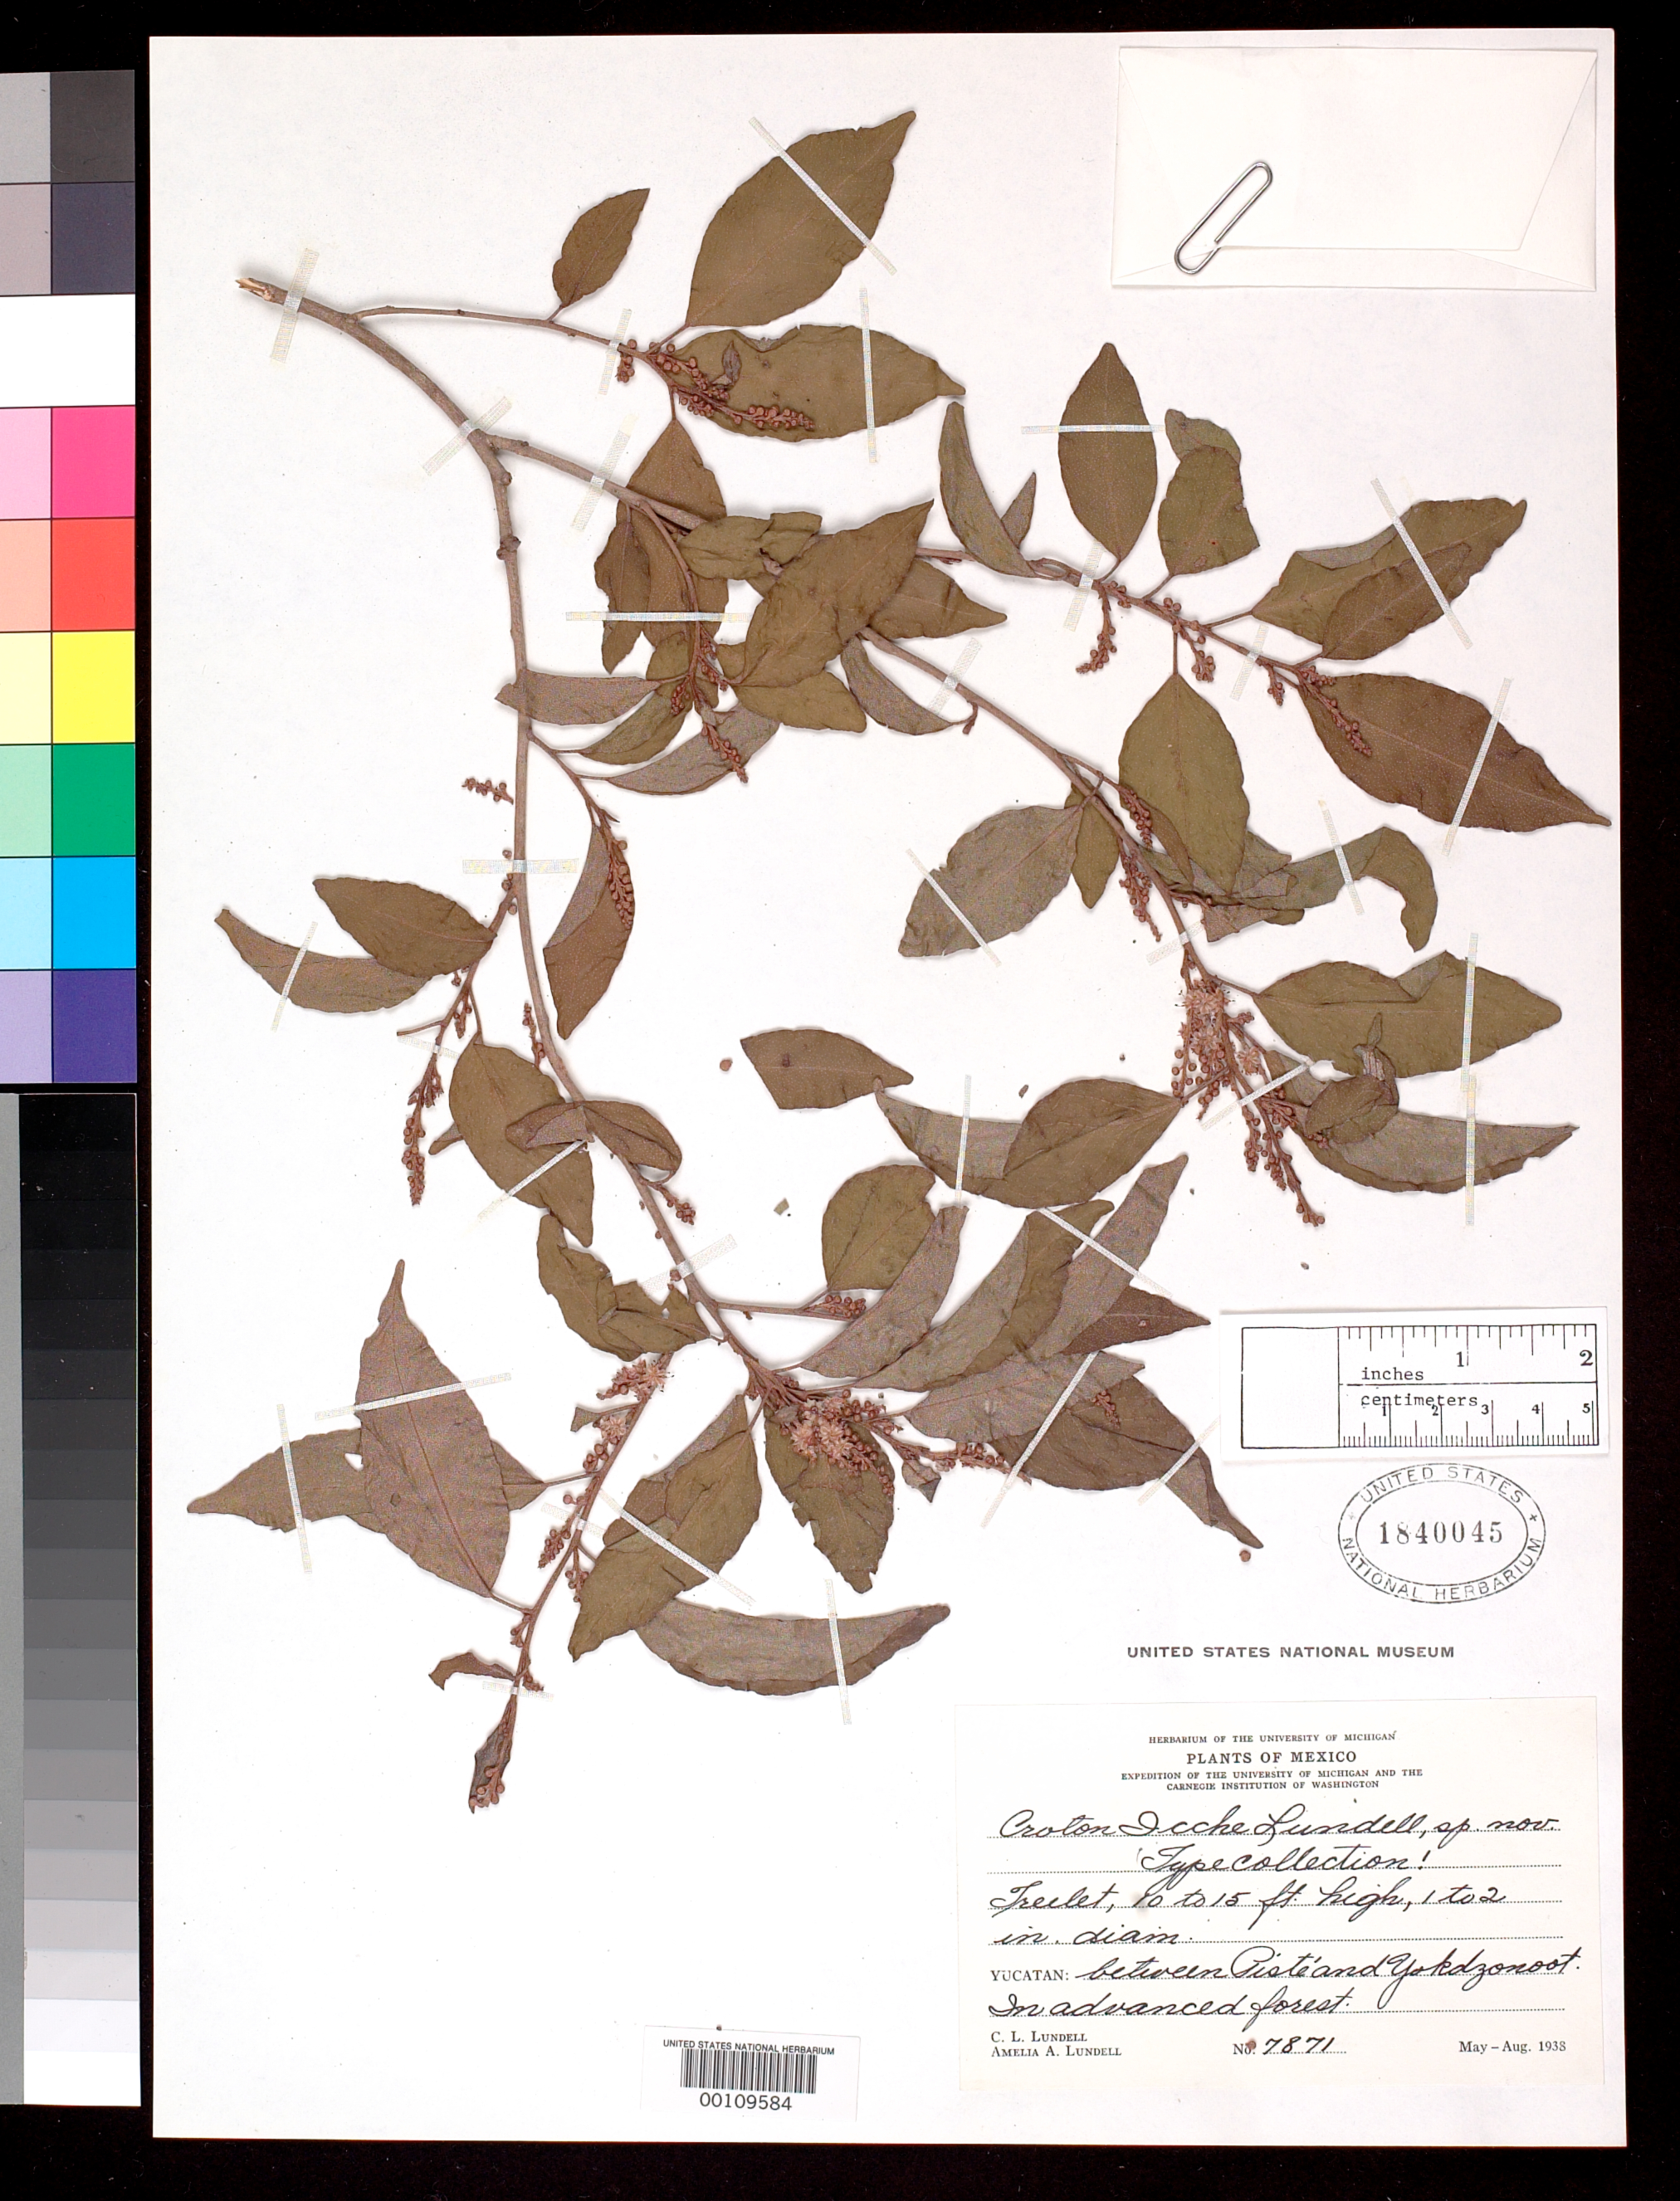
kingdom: Plantae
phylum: Tracheophyta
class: Magnoliopsida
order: Malpighiales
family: Euphorbiaceae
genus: Croton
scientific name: Croton icche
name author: Lundell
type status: Isotype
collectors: C. L. Lundell & A. A. Lundell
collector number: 7871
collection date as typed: May 1938 to -- Aug 1938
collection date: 1938-05/1938-08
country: Mexico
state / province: Yucatán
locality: Between Piste and Yokdzonoot.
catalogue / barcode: US 1840045